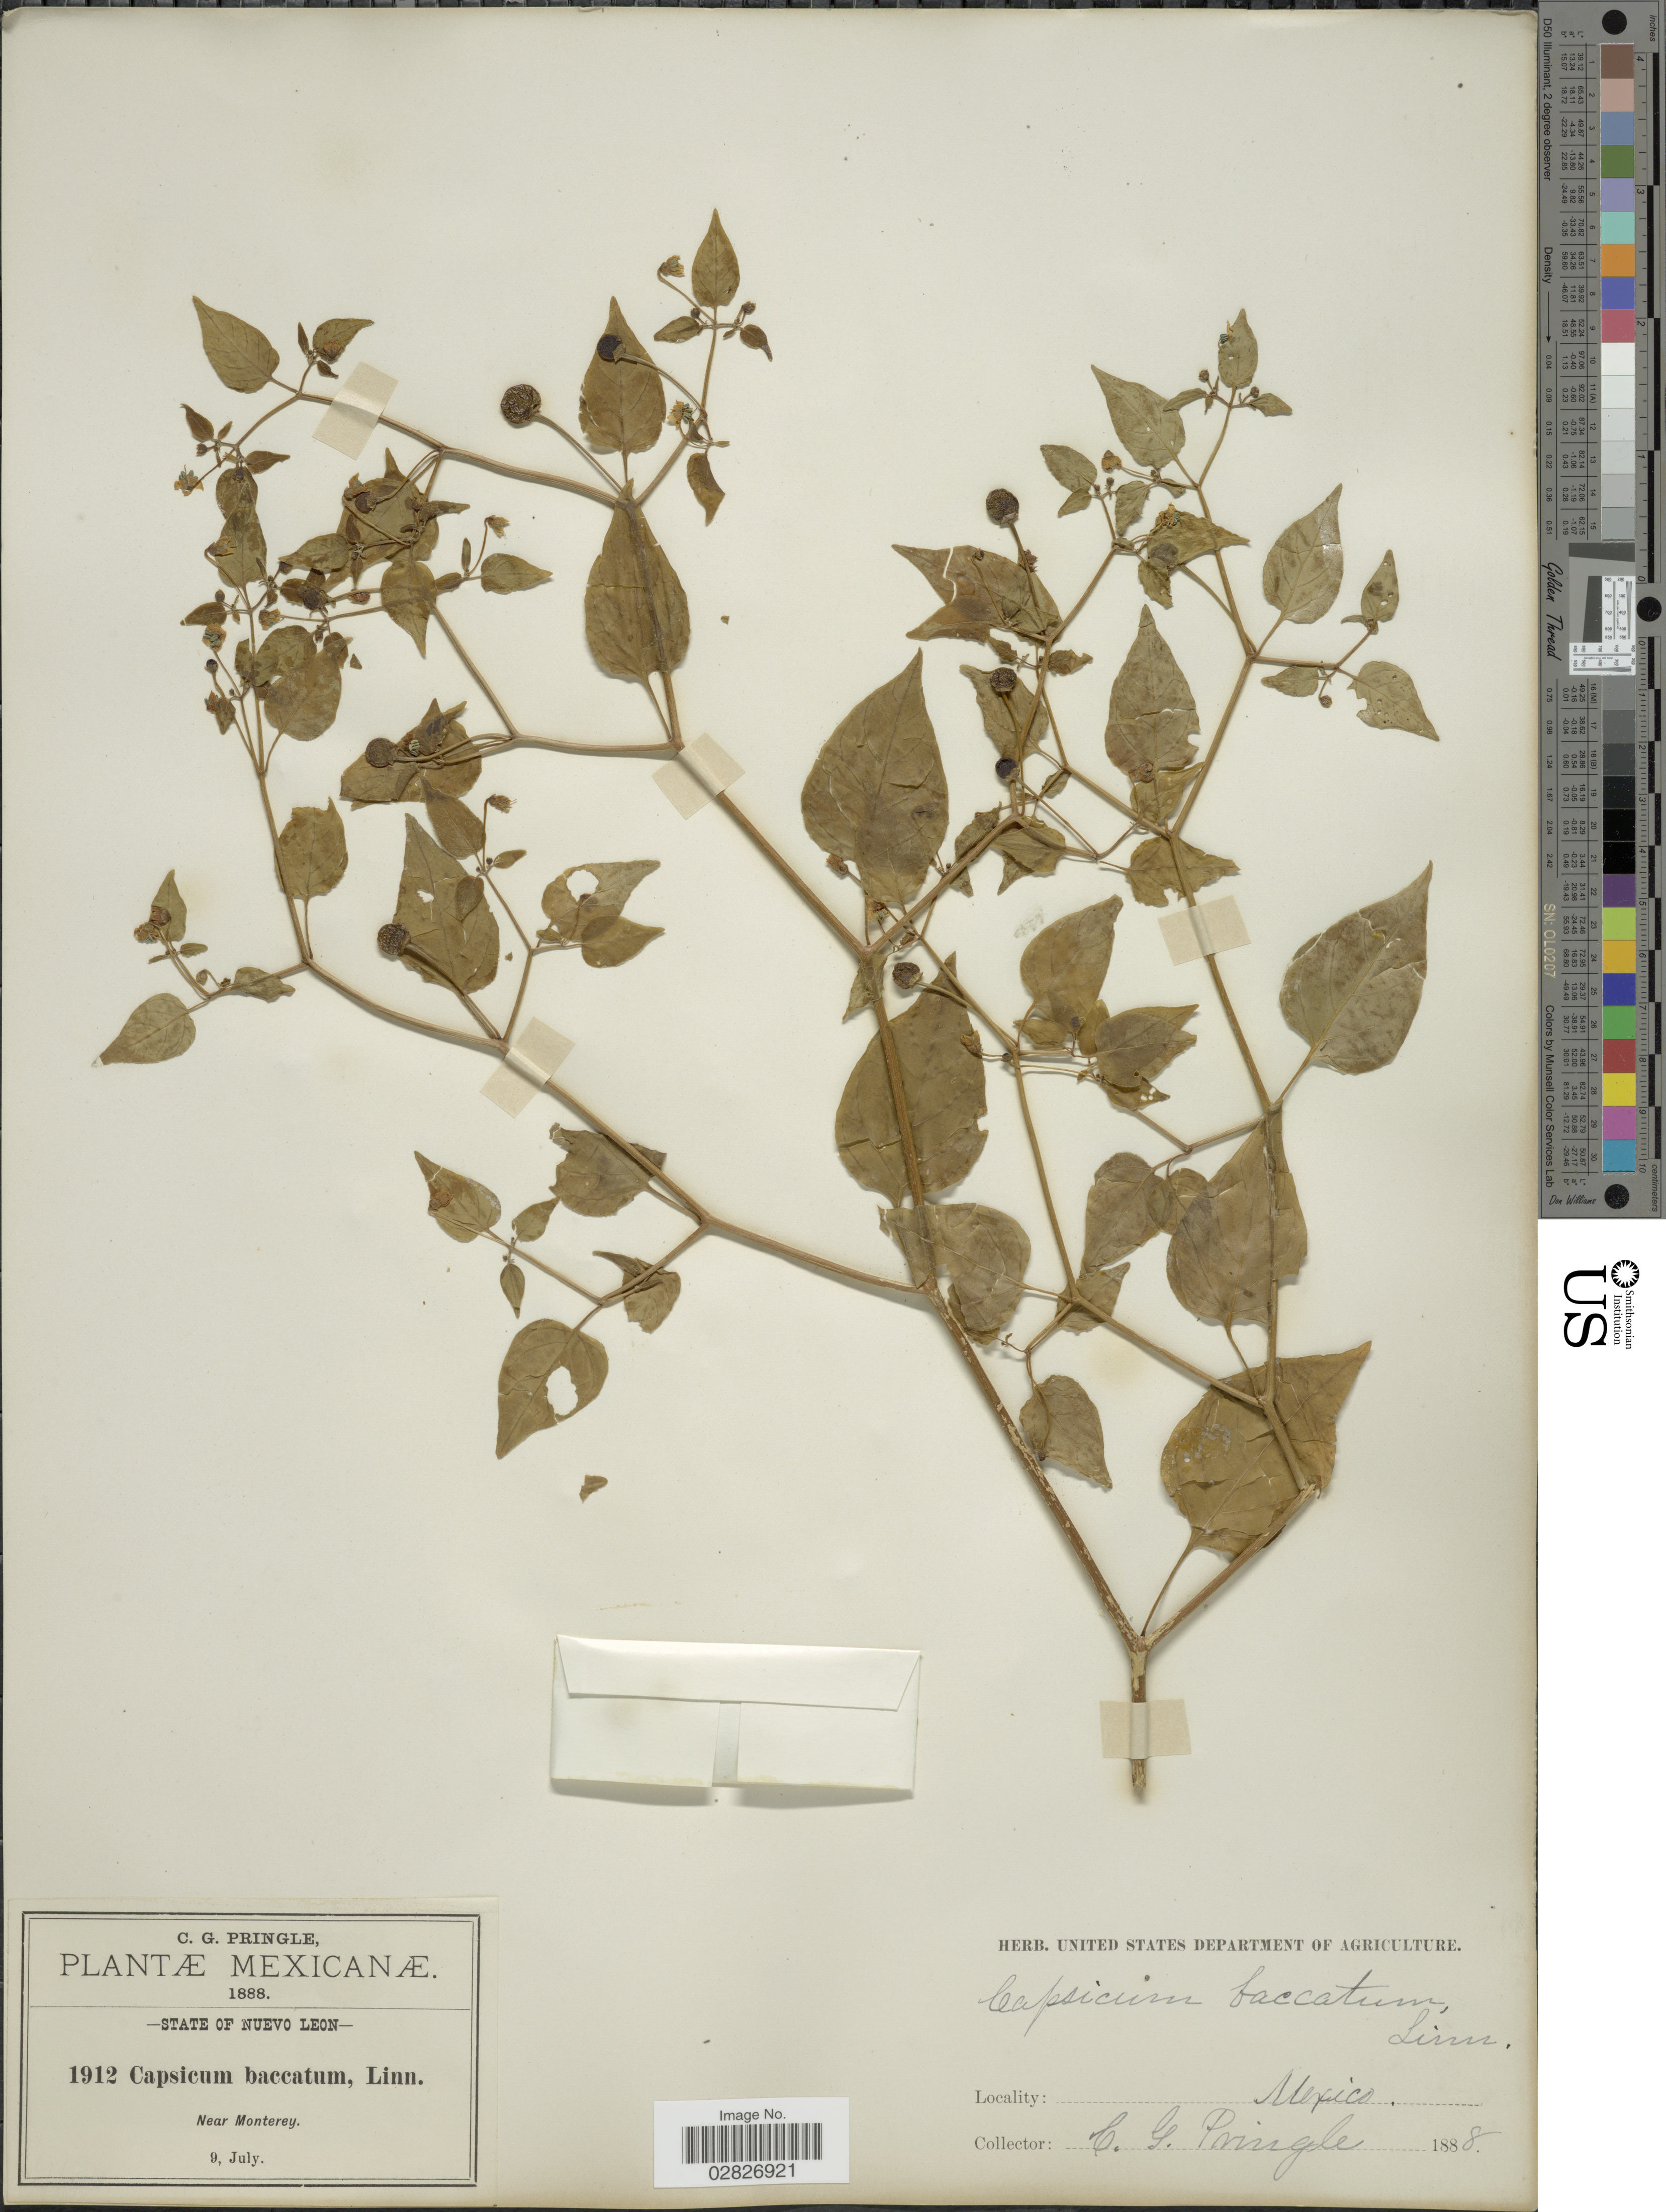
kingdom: Plantae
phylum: Tracheophyta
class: Magnoliopsida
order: Solanales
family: Solanaceae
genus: Capsicum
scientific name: Capsicum baccatum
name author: L.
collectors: C. G. Pringle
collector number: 1912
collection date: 1888-07-09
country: Mexico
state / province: Nuevo León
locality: Near Monterey.